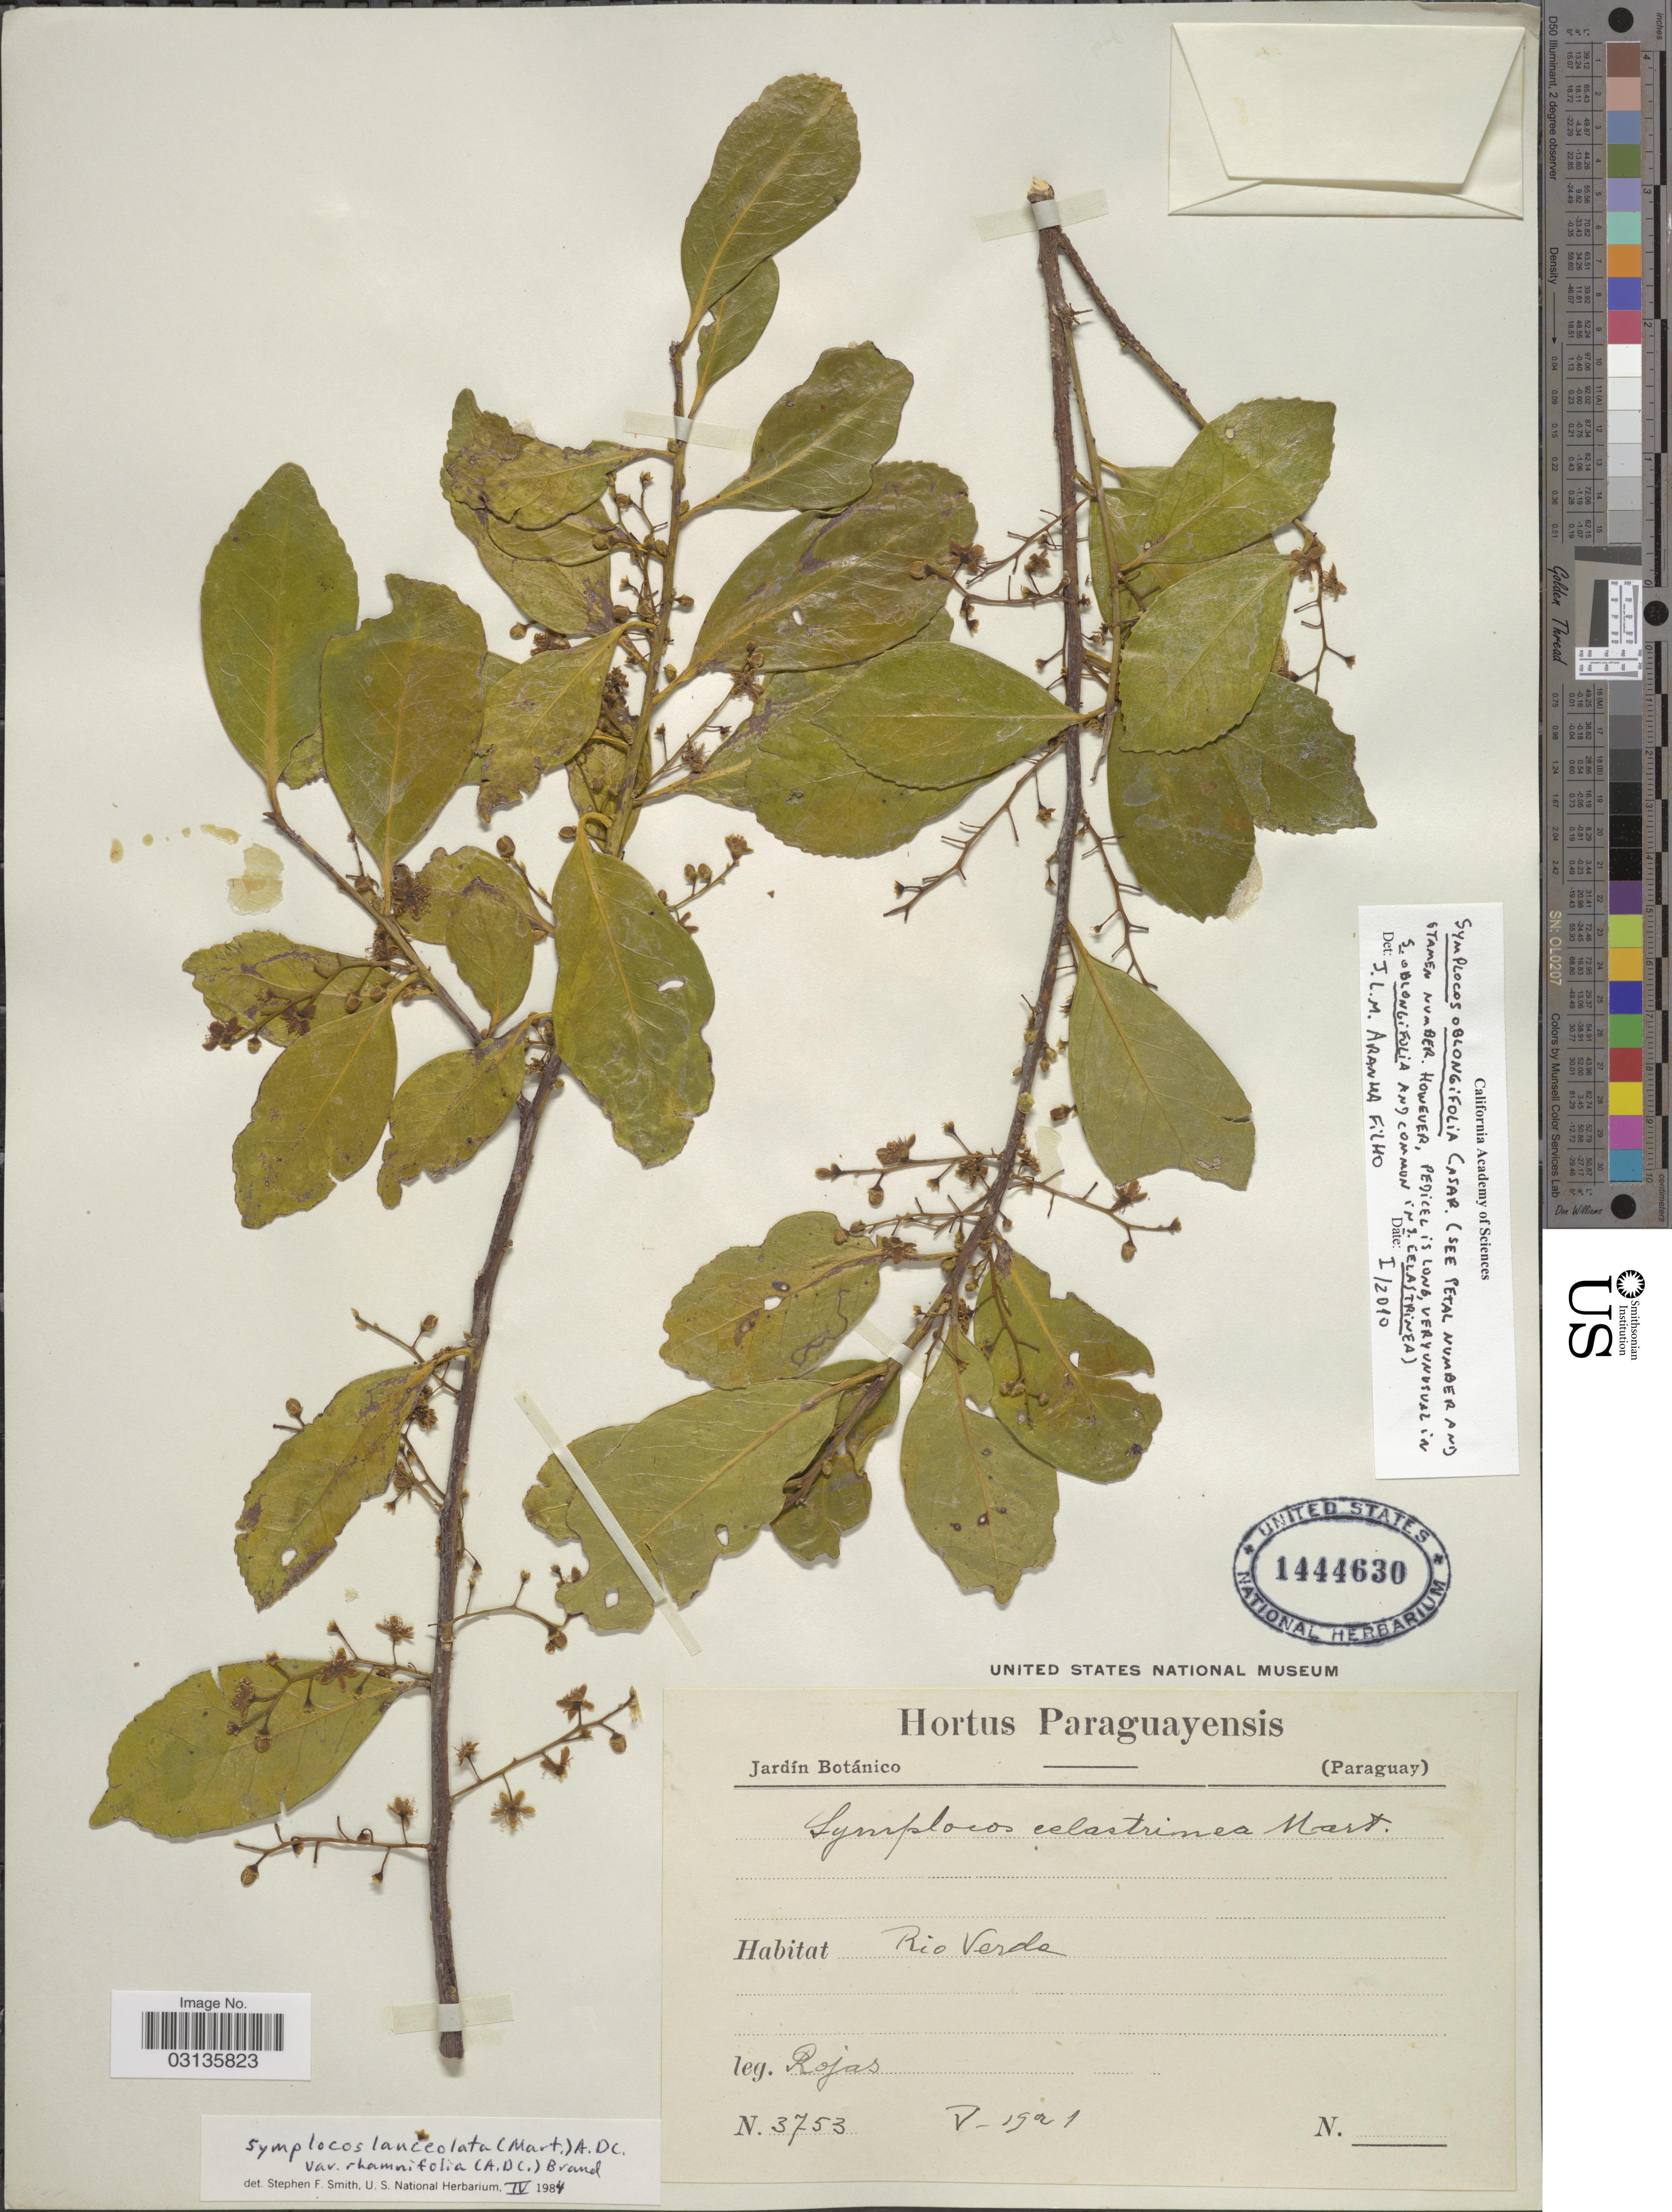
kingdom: Plantae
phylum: Tracheophyta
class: Magnoliopsida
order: Ericales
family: Symplocaceae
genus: Symplocos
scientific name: Symplocos oblongifolia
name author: Casar.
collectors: Rojas, --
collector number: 3753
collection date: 1921-05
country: Paraguay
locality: Rio Verde.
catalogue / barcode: US 1444630